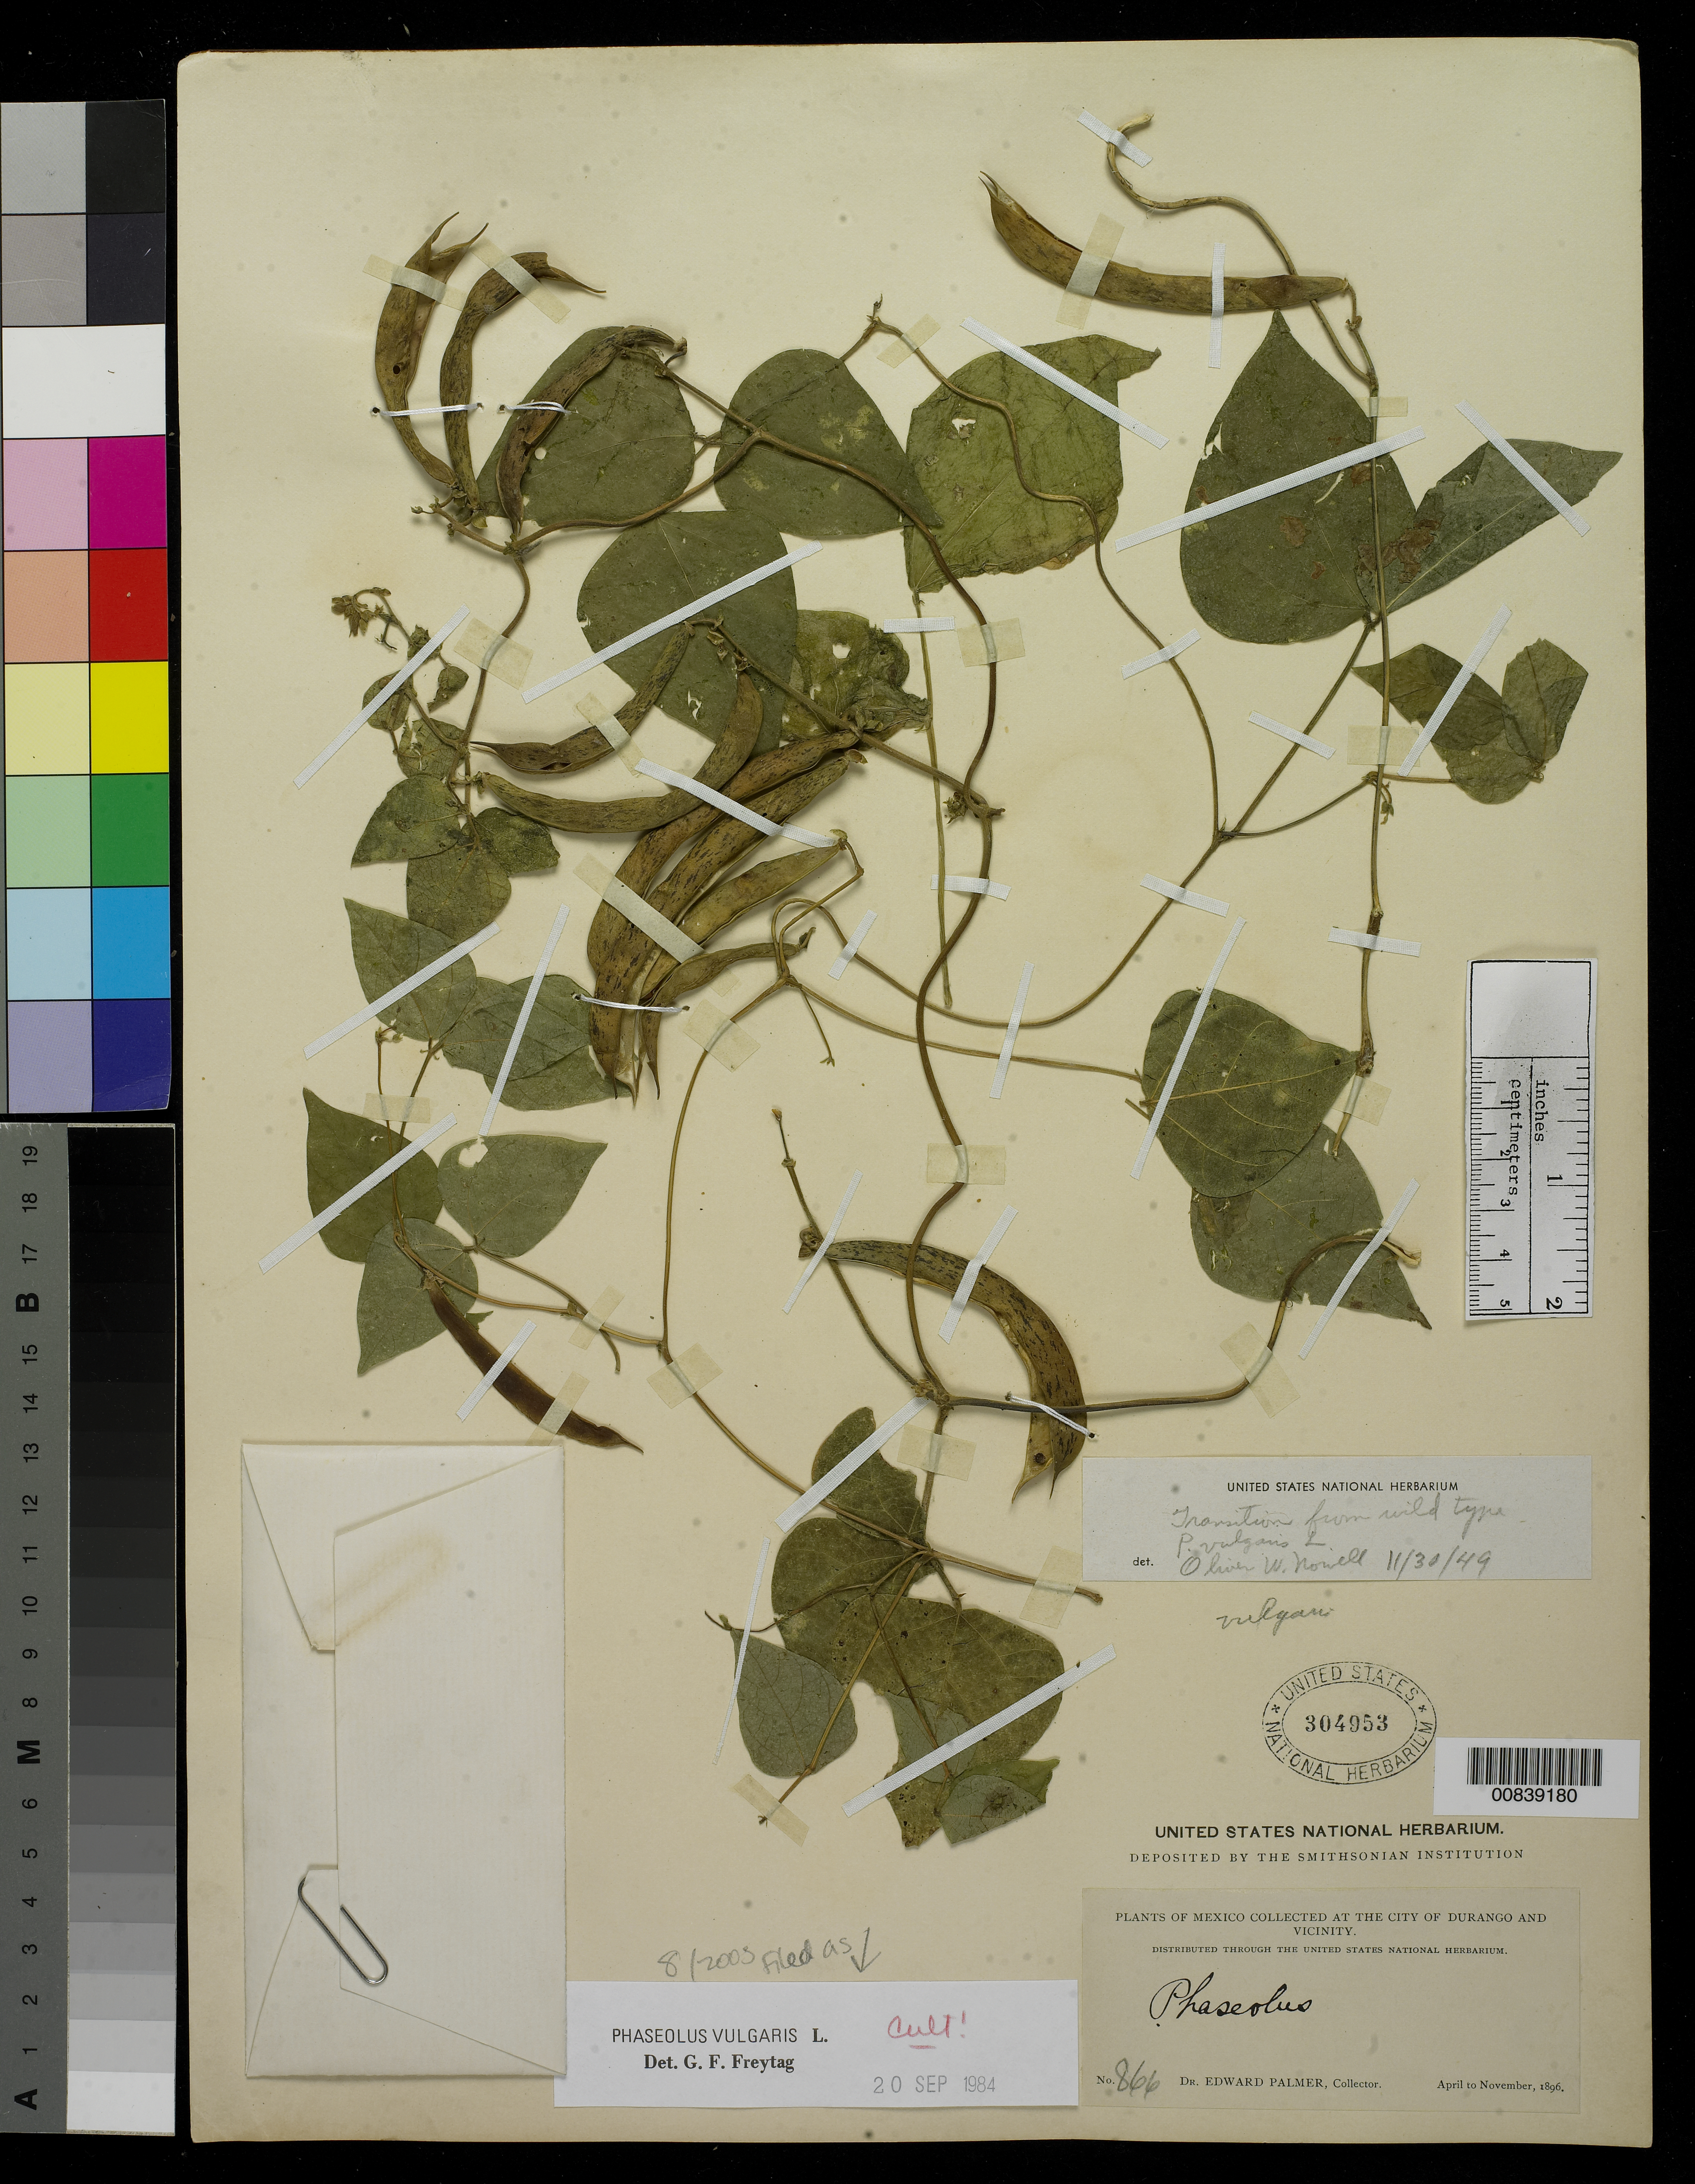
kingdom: Plantae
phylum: Tracheophyta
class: Magnoliopsida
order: Fabales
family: Fabaceae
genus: Phaseolus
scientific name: Phaseolus vulgaris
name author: L.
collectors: E. Palmer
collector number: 866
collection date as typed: Apr 1896 to -- Nov 1896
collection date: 1896-04/1896-11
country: Mexico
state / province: Durango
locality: City of Durango and vicinity.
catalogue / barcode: US 304953